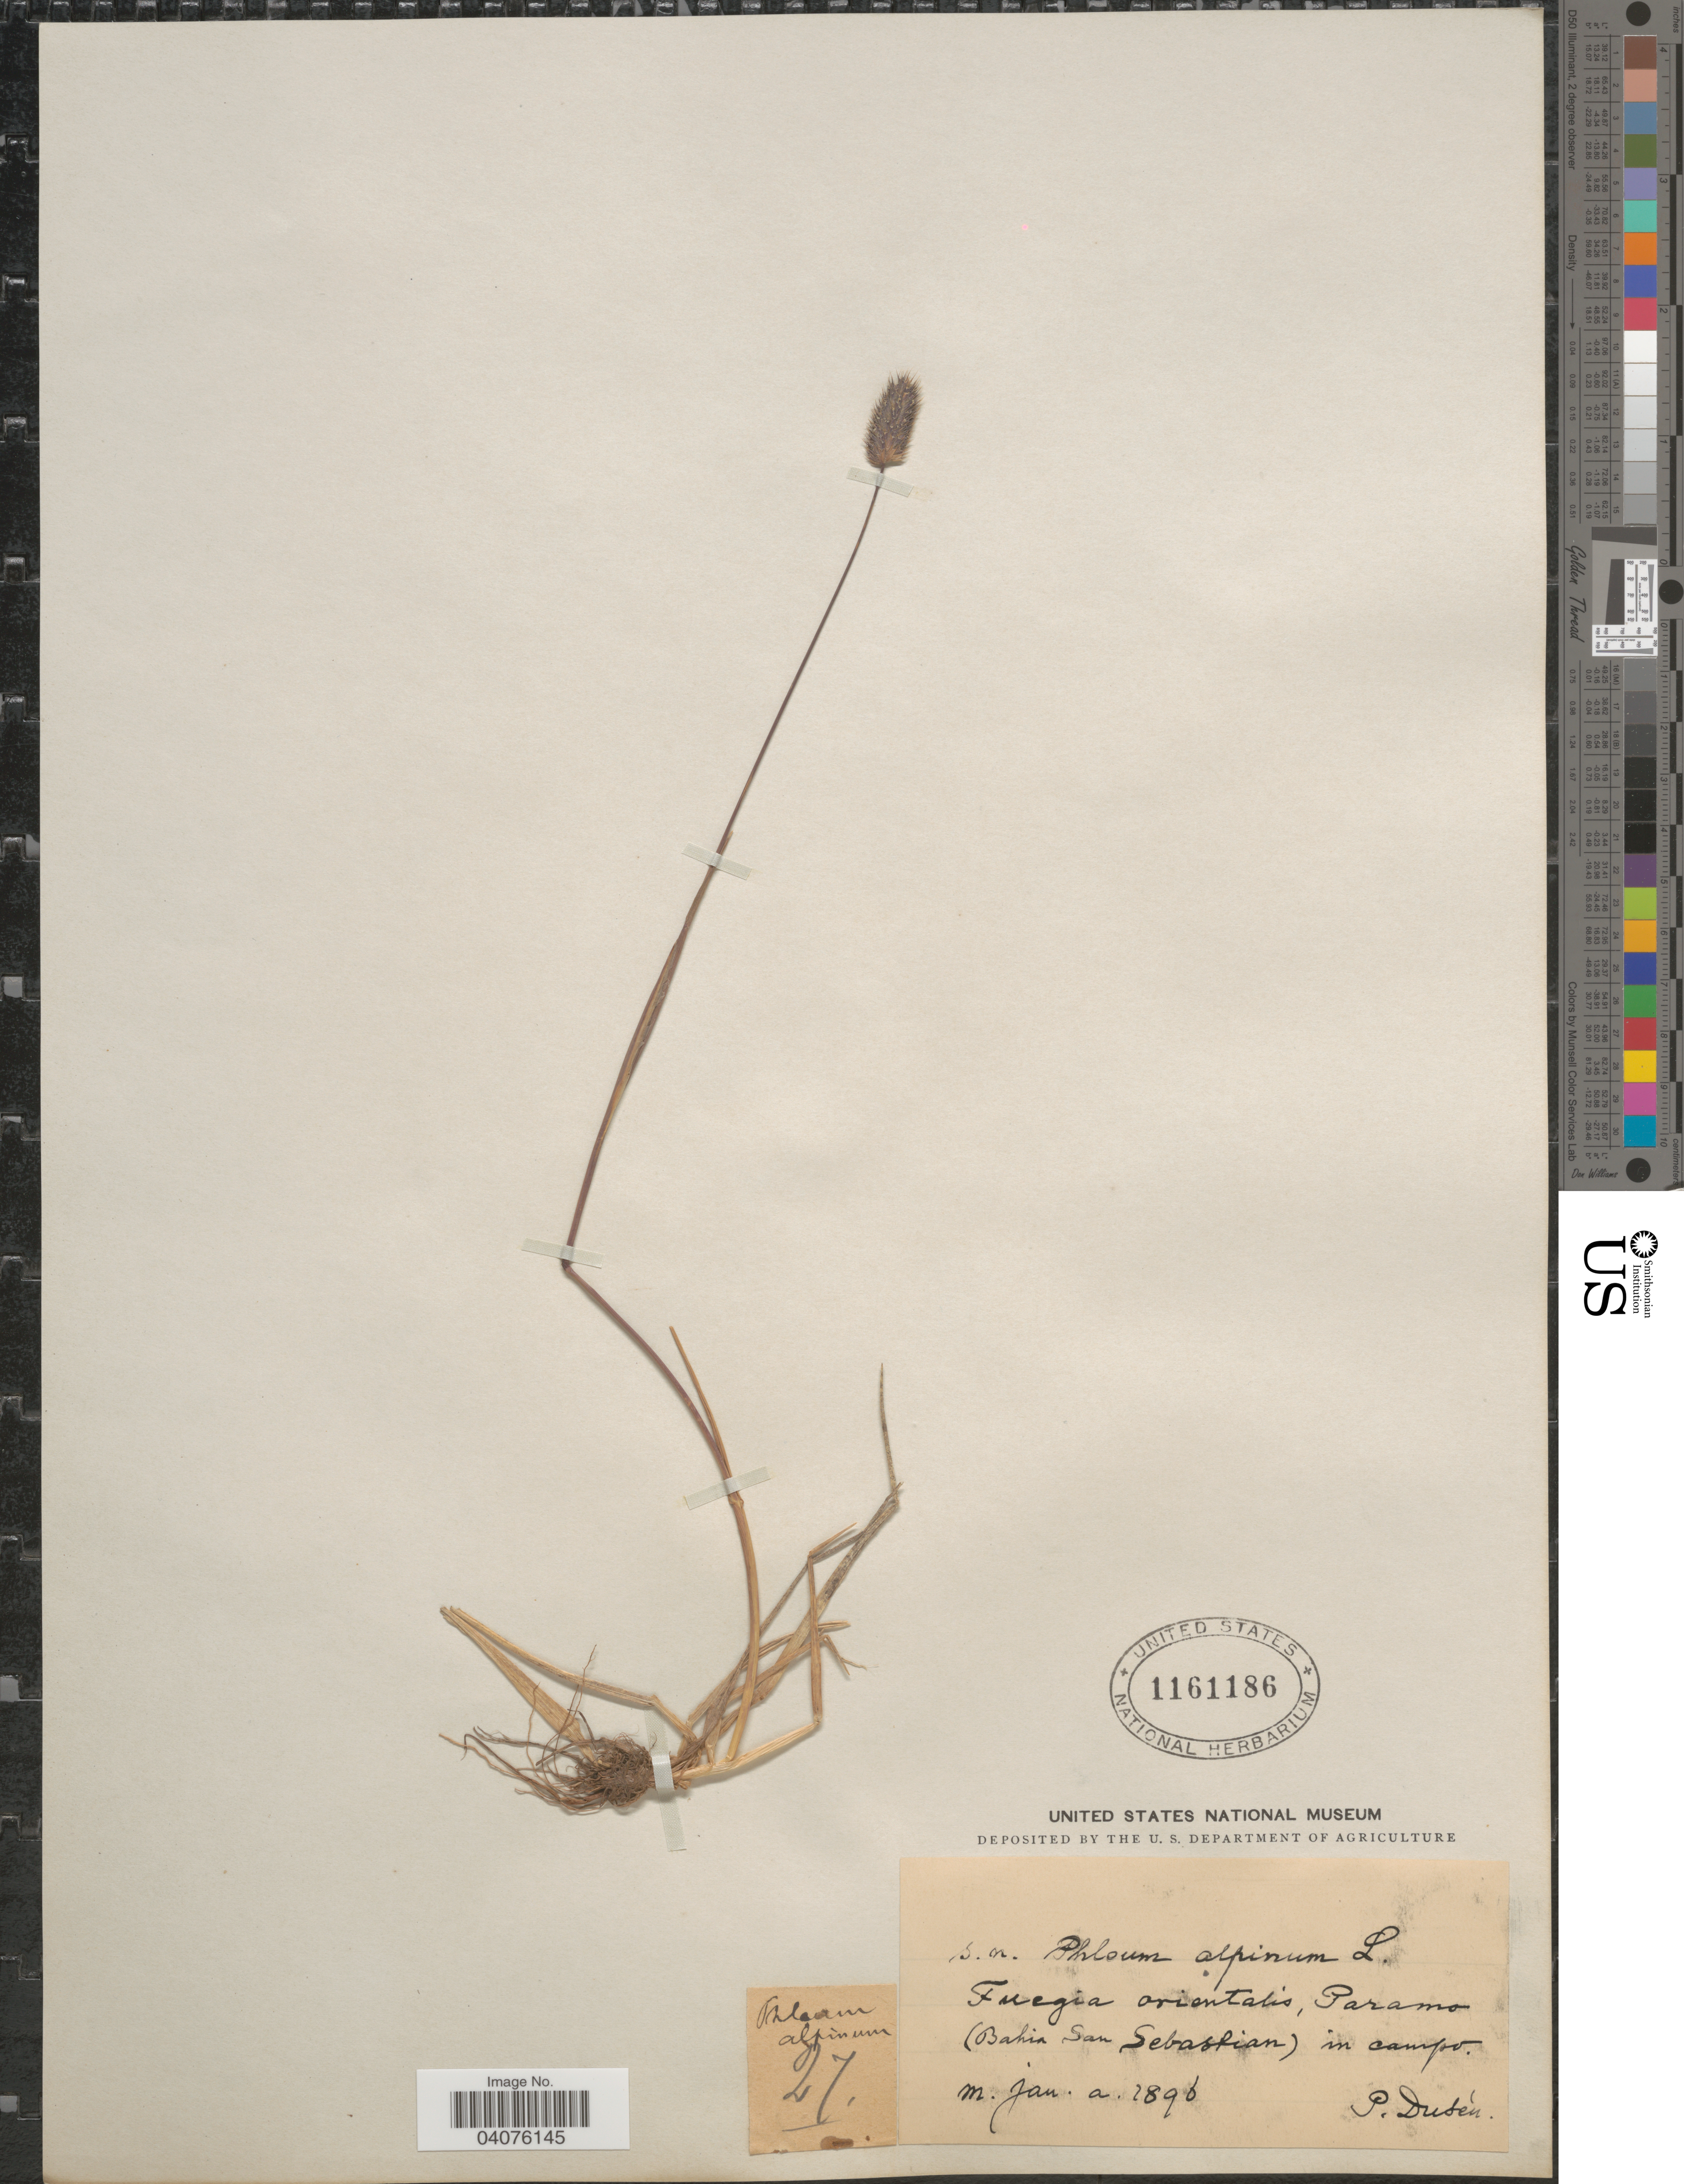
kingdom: Plantae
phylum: Tracheophyta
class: Liliopsida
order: Poales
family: Poaceae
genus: Phleum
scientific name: Phleum alpinum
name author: L.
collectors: P. Dusén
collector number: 27?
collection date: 1896-01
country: Chile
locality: Fuegia orientalis, Paramo (Bahia San Sebastian) in campo.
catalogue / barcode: US 1161186